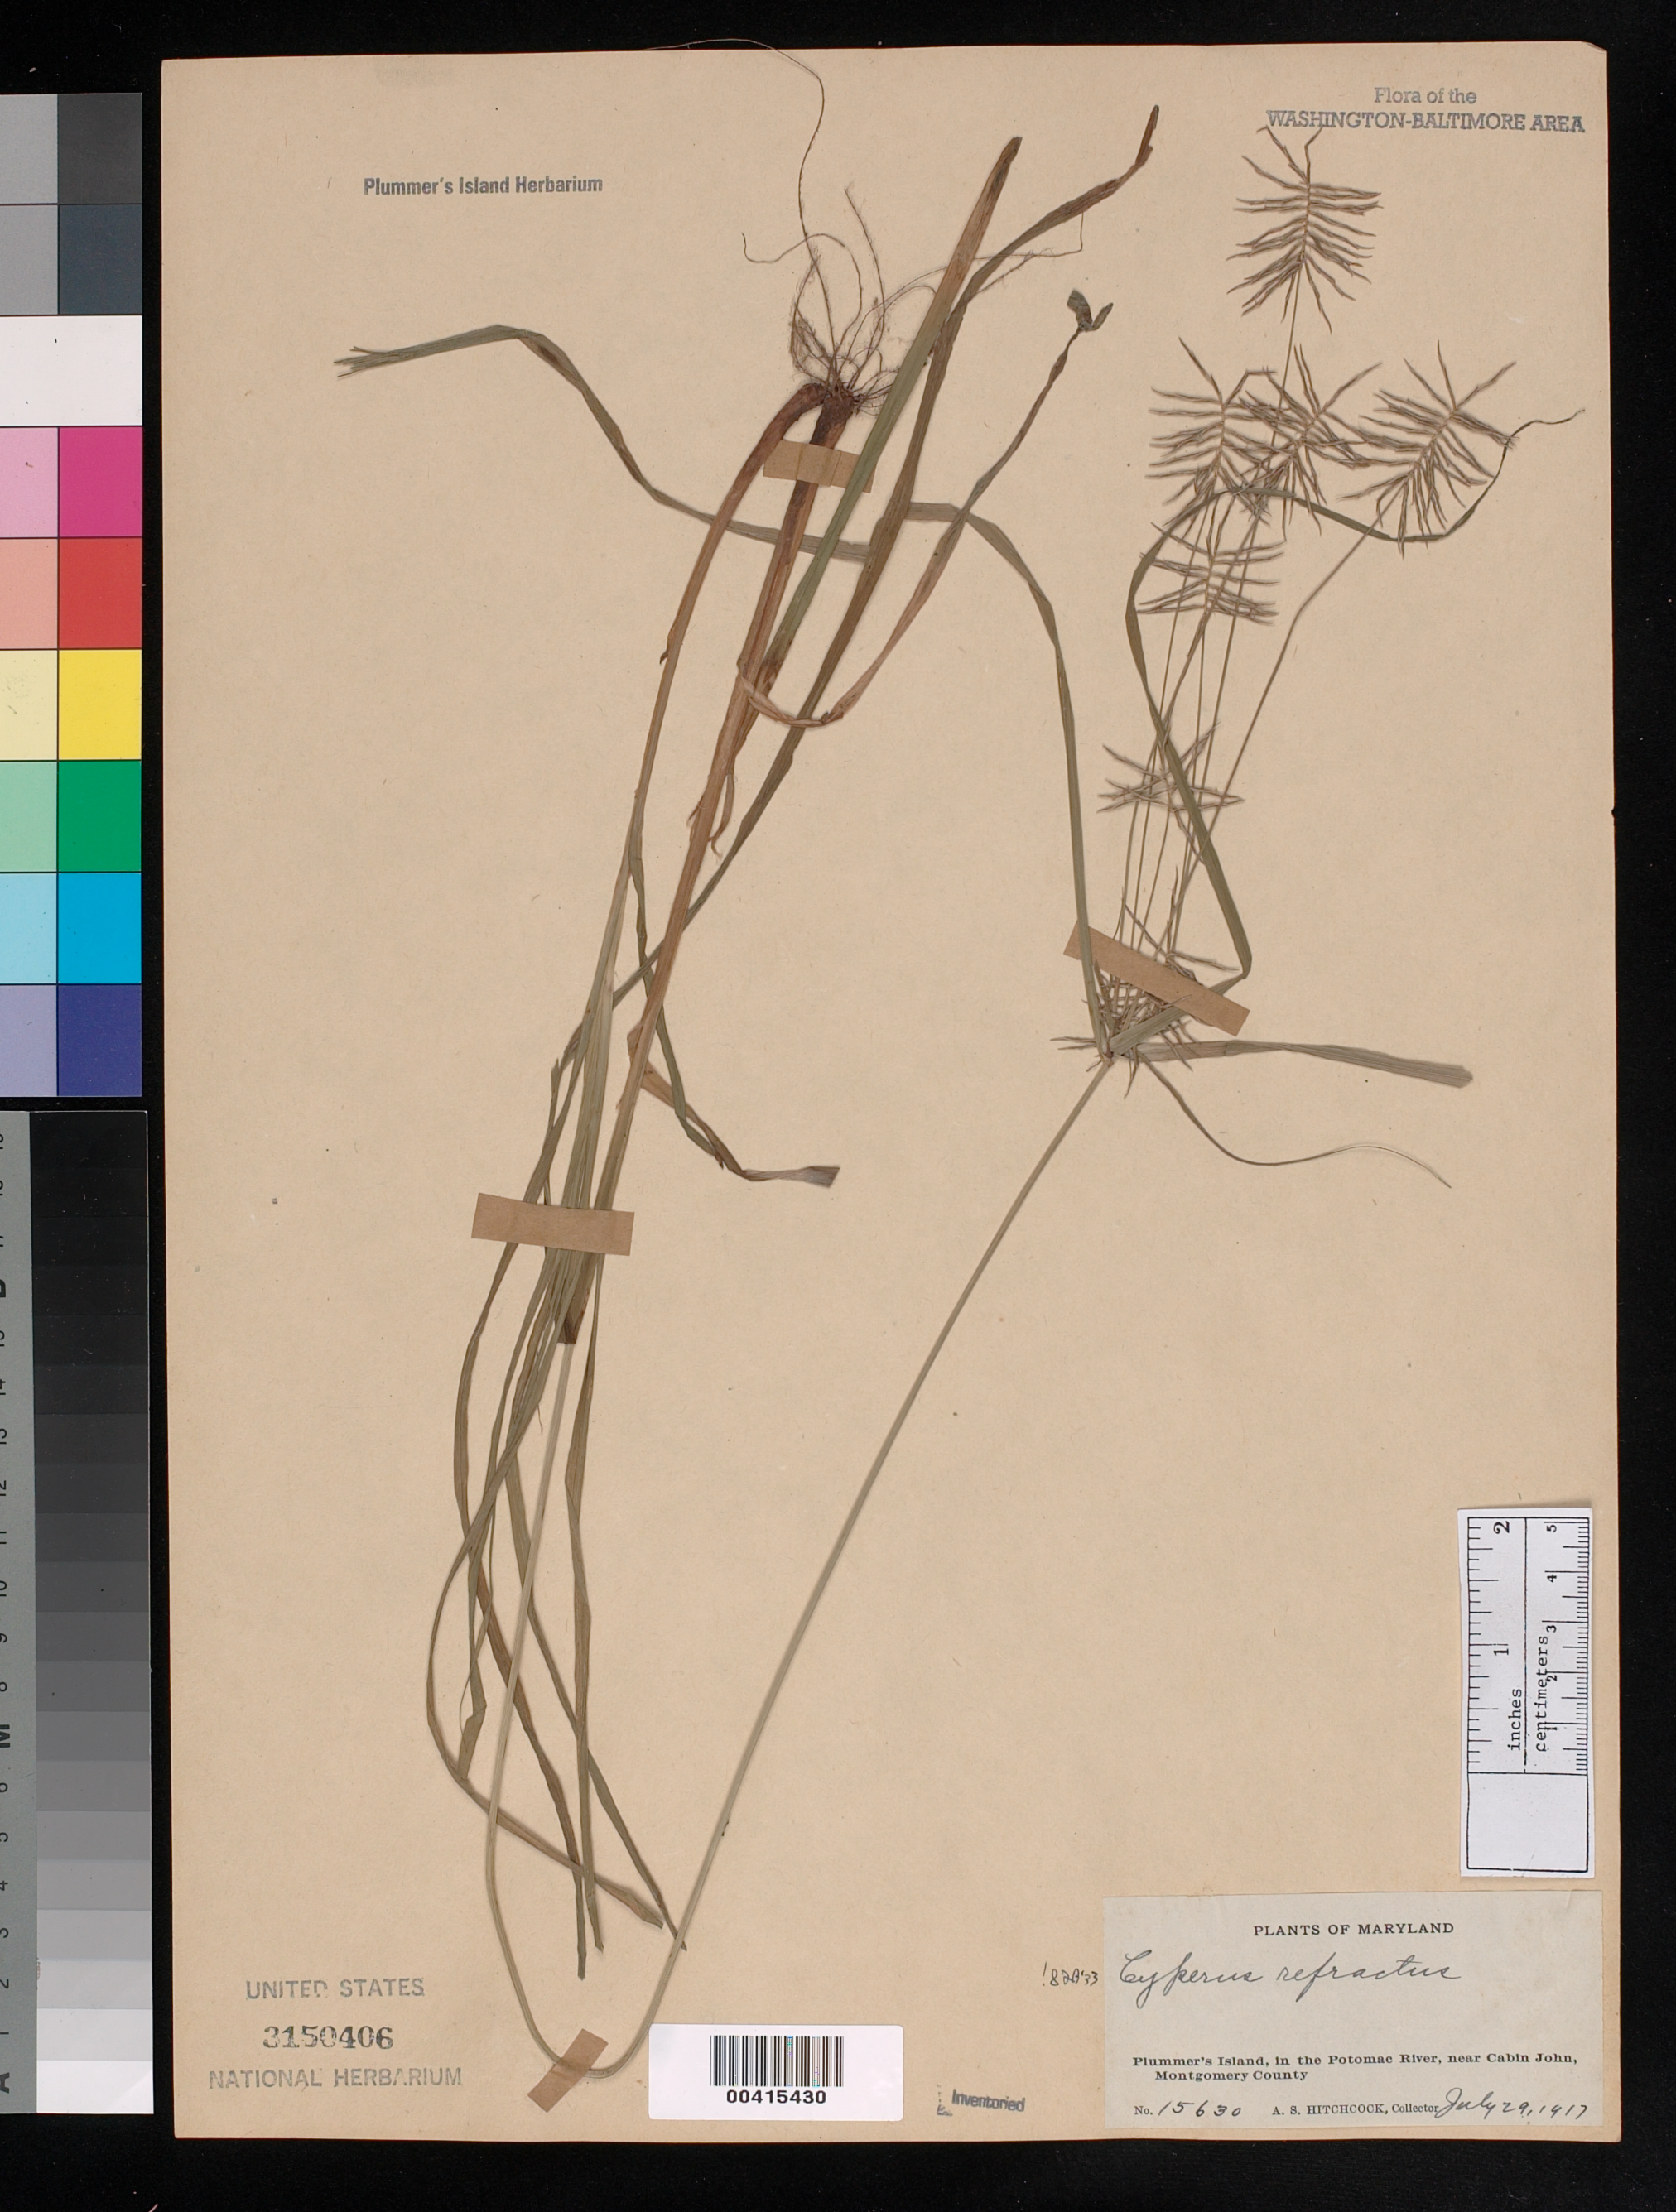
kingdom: Plantae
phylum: Tracheophyta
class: Liliopsida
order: Poales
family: Cyperaceae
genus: Cyperus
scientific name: Cyperus refractus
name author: Engelm. ex Boeckeler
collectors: A. S. Hitchcock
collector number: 15630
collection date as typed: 29 Jul 1917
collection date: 1917-07-29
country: United States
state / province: Maryland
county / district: Montgomery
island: Plummers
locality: Plummer's Island C. & O. Canal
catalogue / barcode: US 3150406